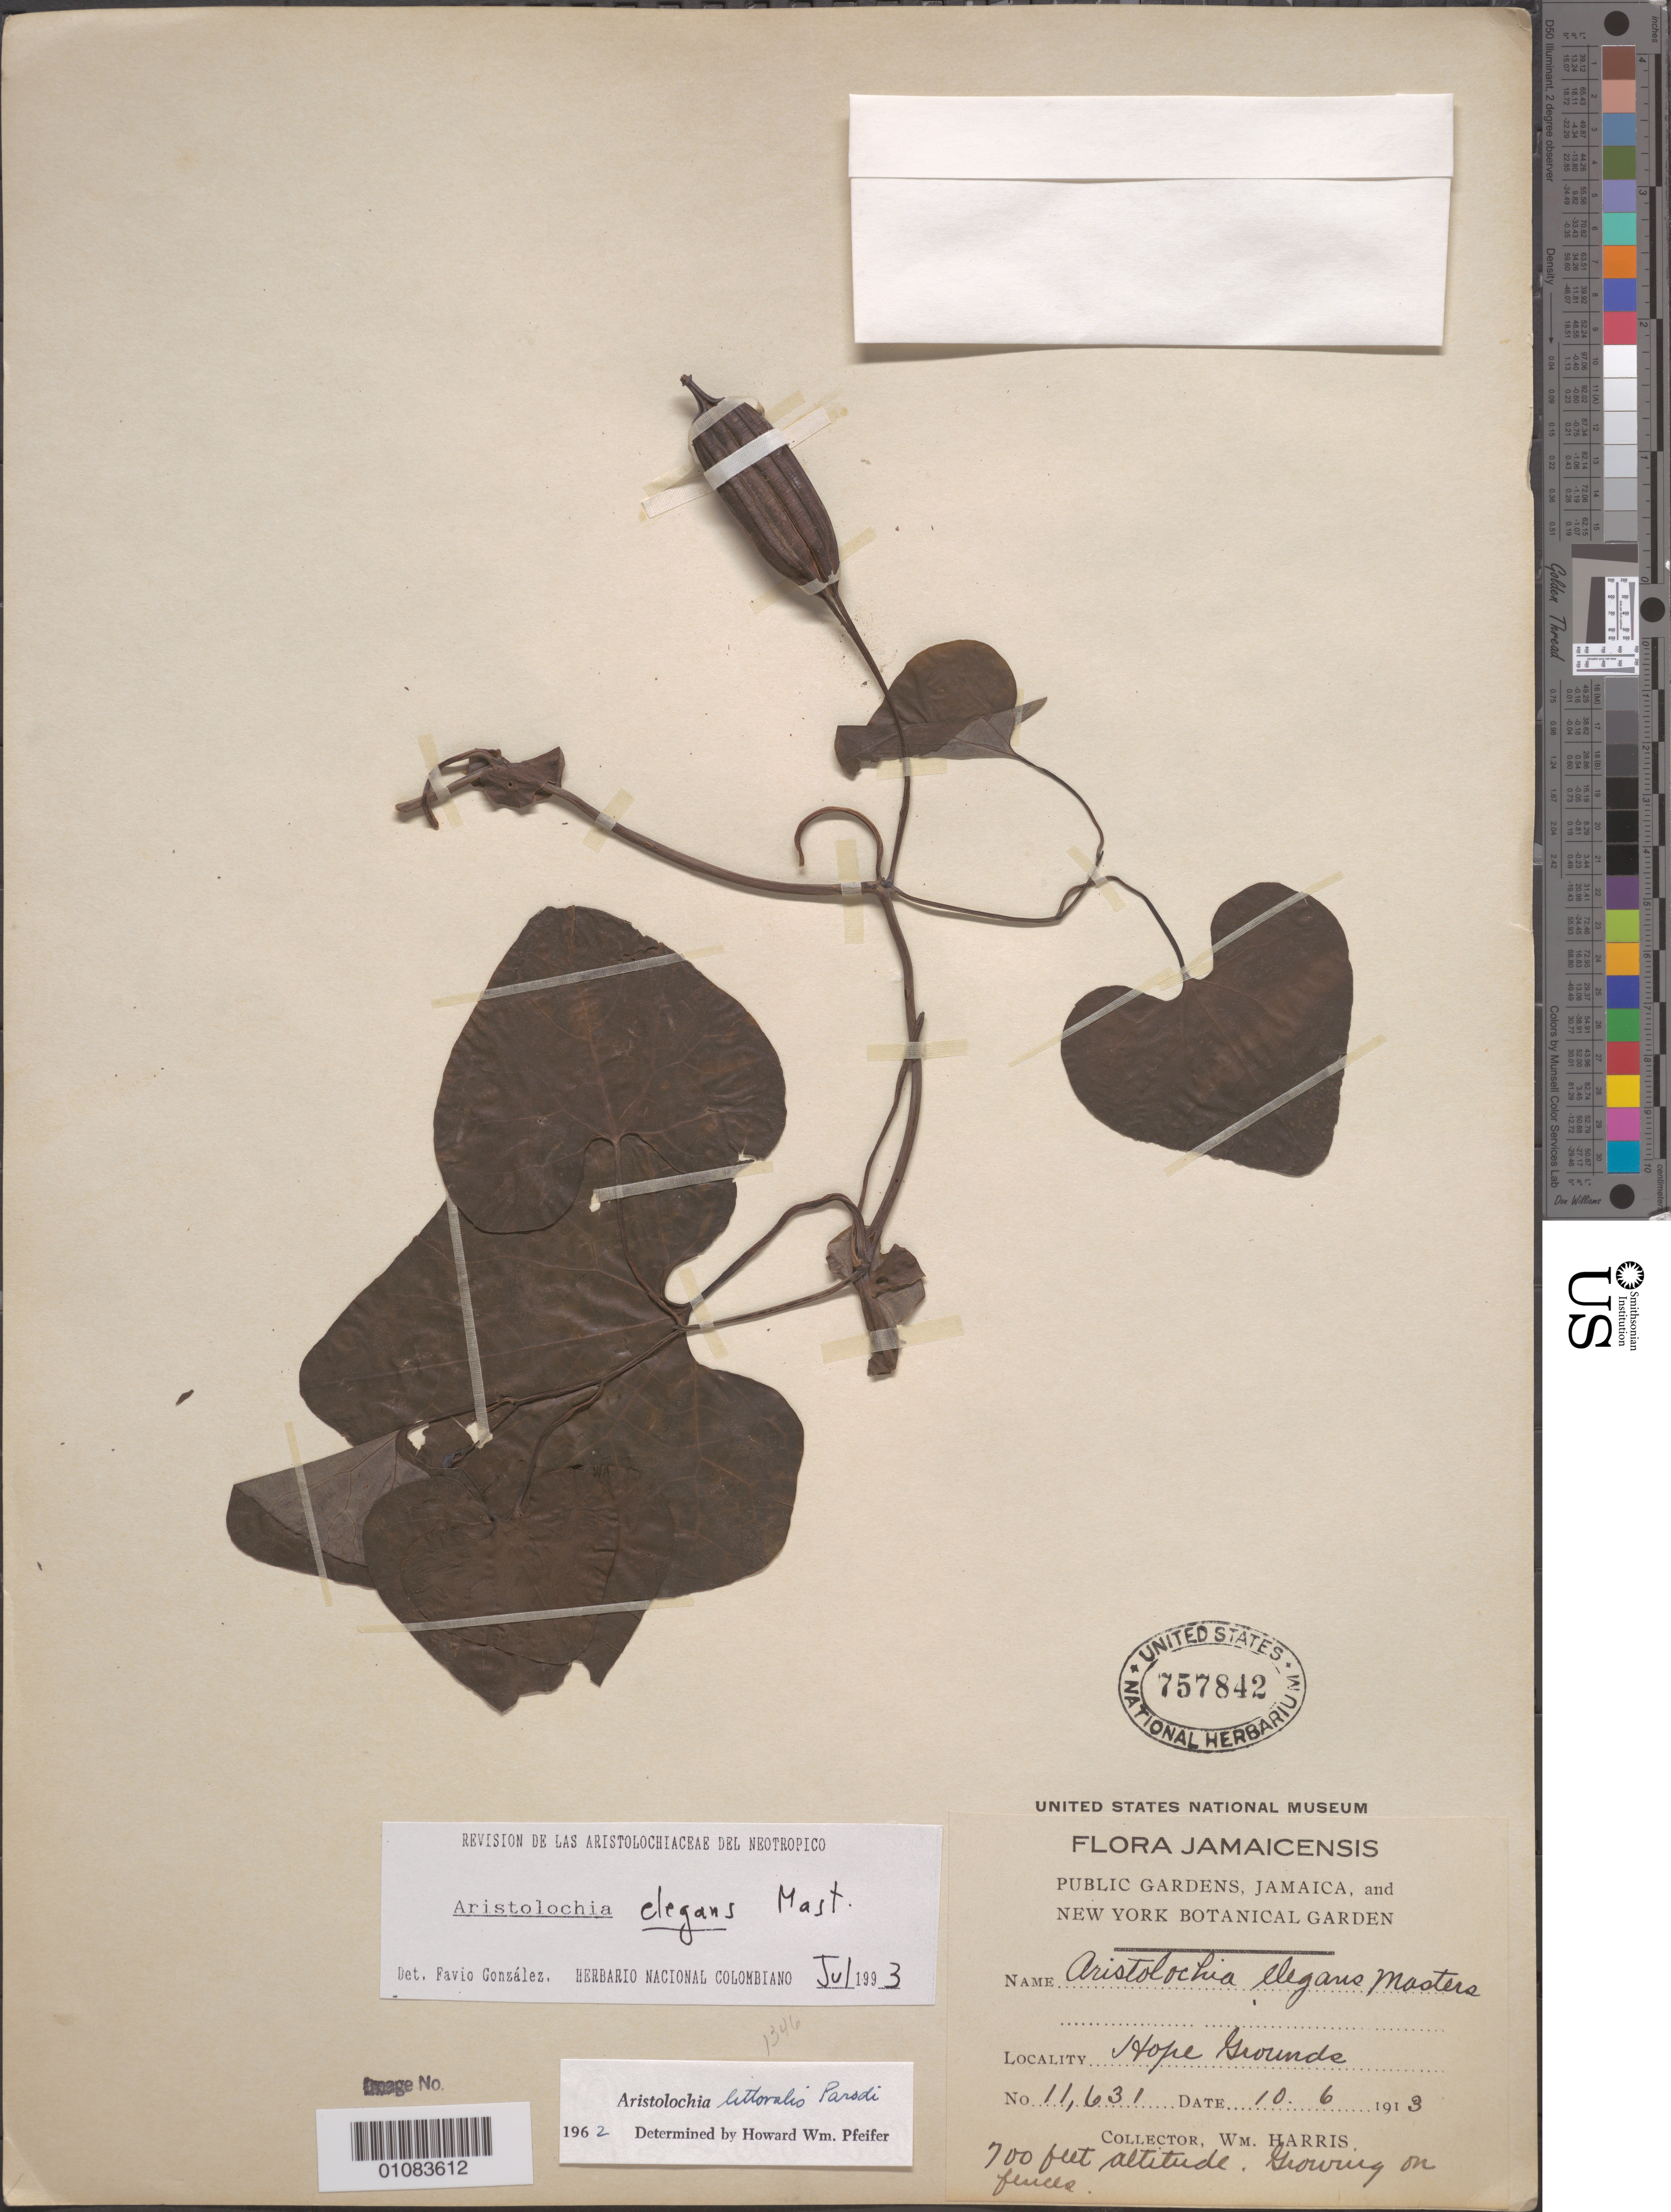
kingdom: Plantae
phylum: Tracheophyta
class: Magnoliopsida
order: Piperales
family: Aristolochiaceae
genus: Aristolochia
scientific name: Aristolochia elegans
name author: Mast.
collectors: W. Harris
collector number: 11631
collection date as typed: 10 Jun 1913 or 06 Oct 1913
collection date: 1913-06-10 or 1913-10-06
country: Jamaica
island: Jamaica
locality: Hope Grounds (?)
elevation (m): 213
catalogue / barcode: US 757842